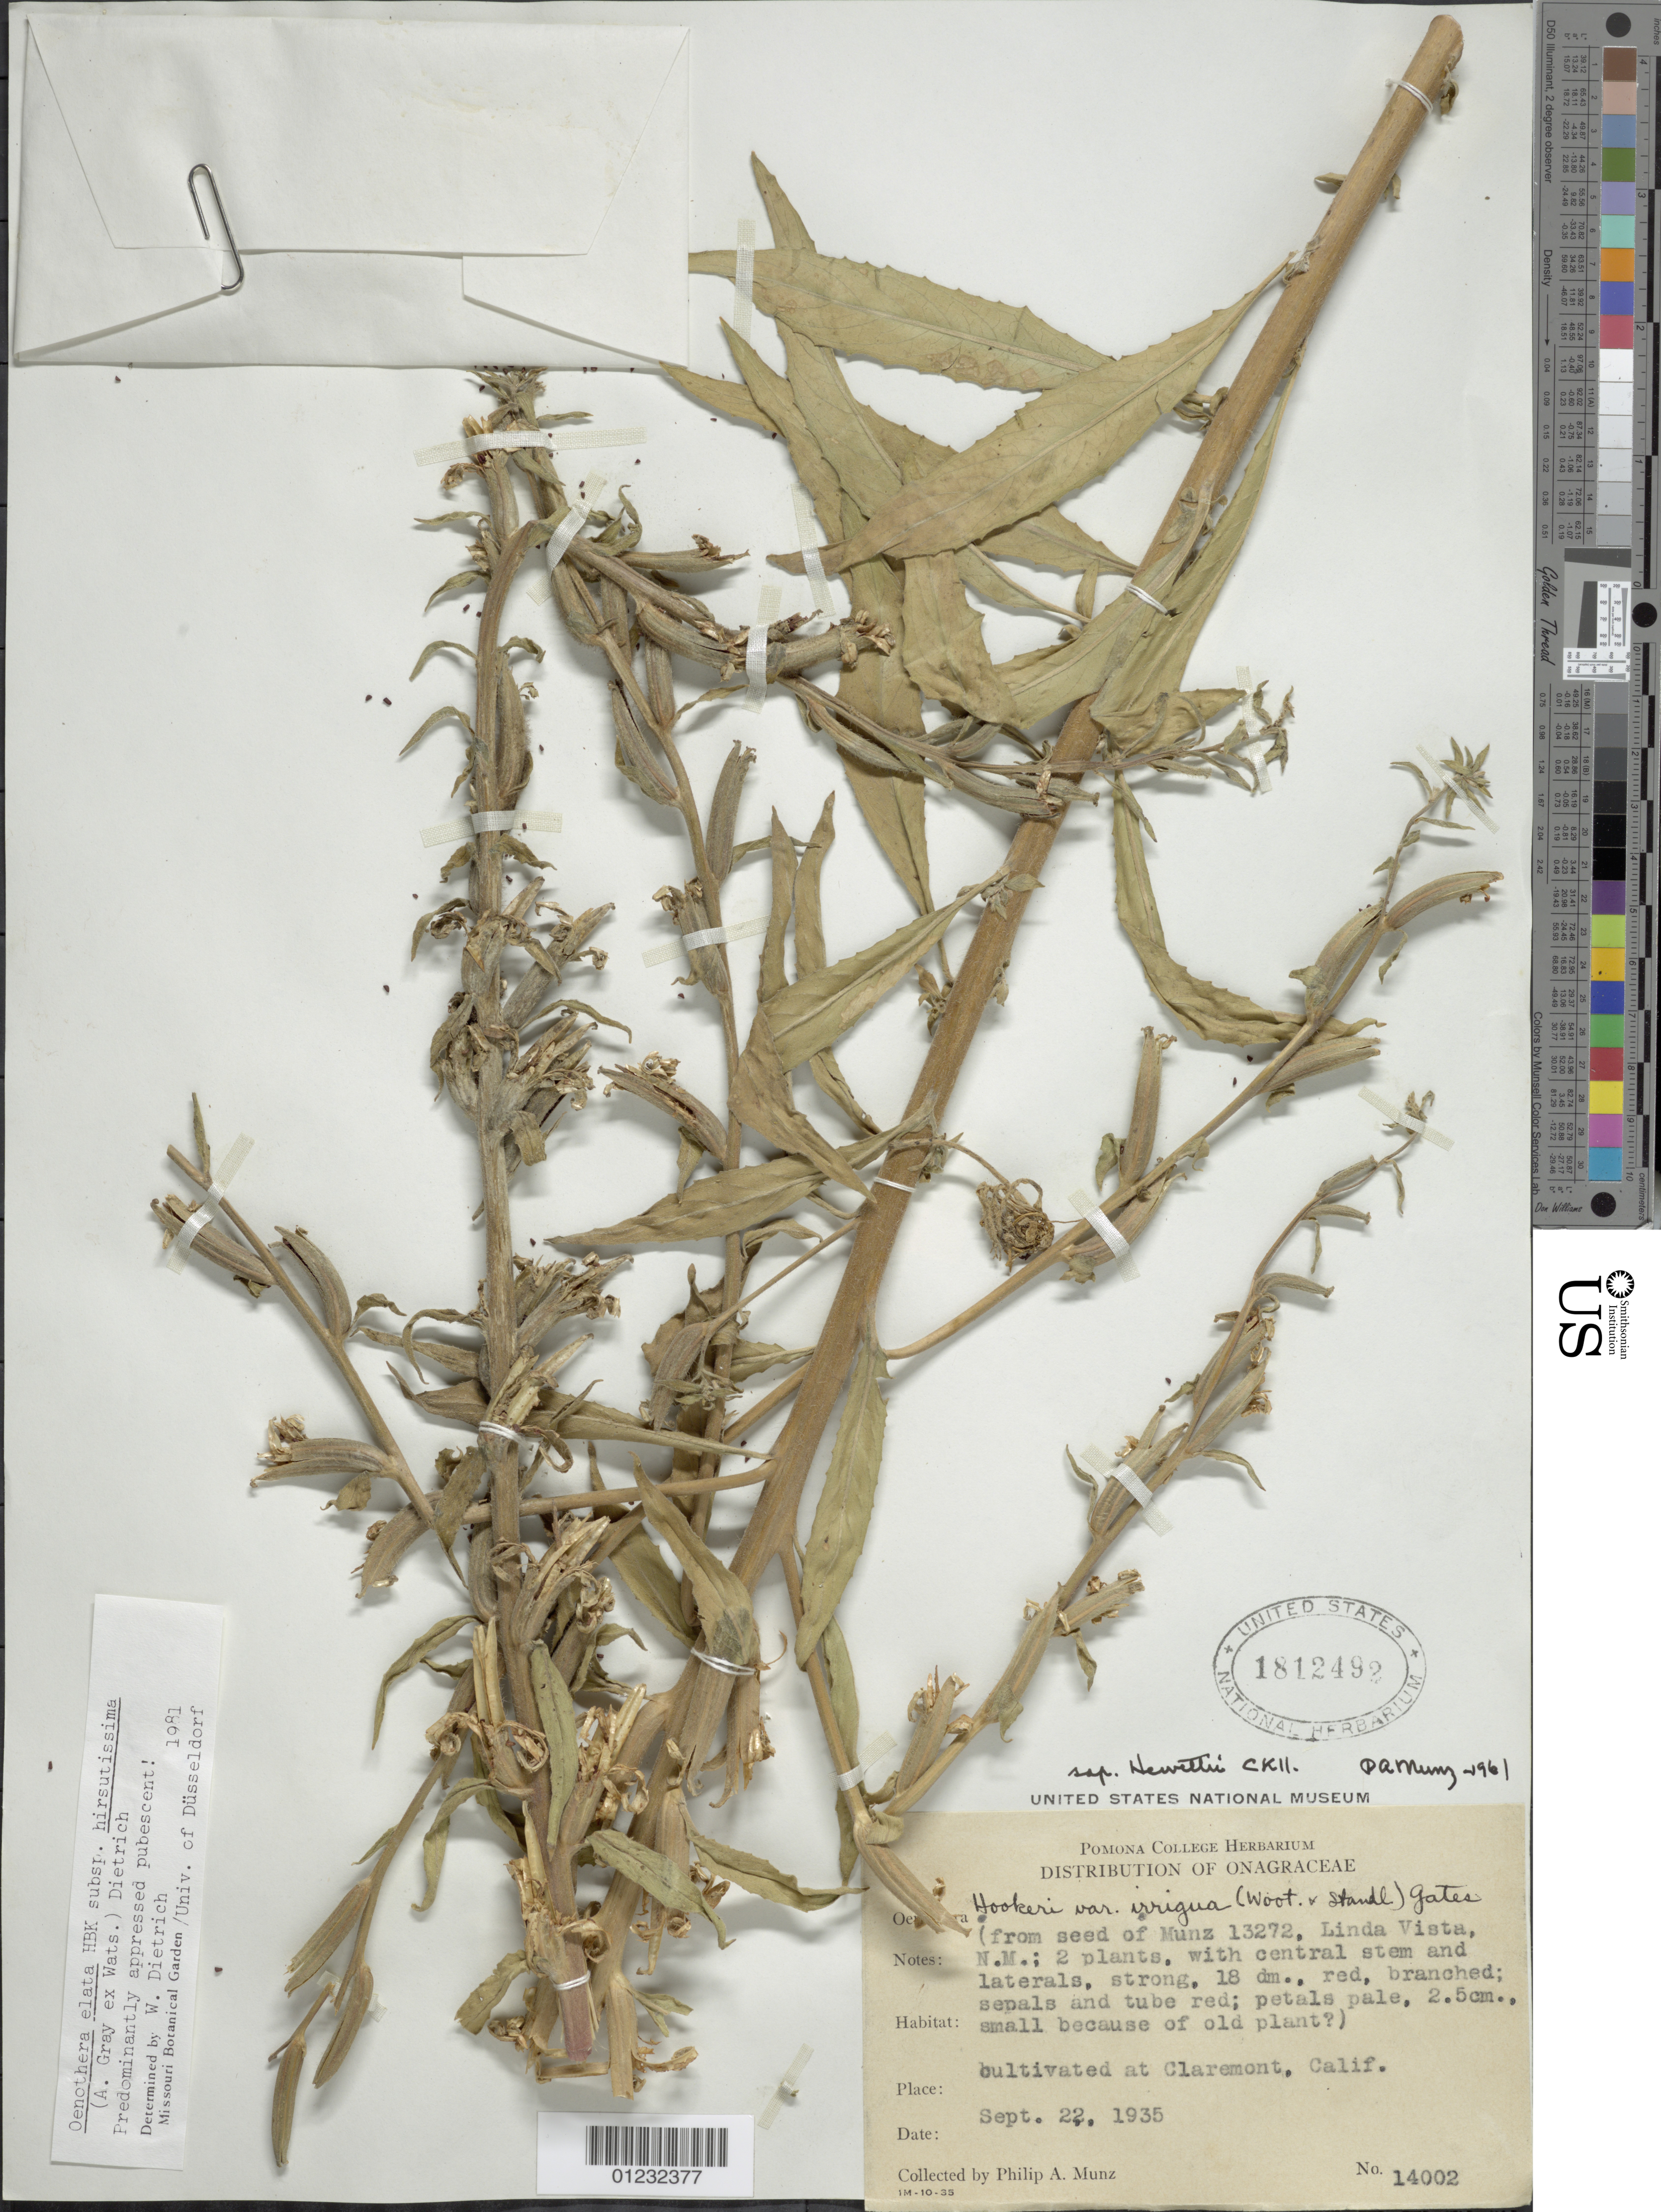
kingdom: Plantae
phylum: Tracheophyta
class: Magnoliopsida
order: Myrtales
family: Onagraceae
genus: Oenothera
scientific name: Oenothera elata subsp. hirsutissima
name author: (A. Gray ex S. Watson) W. Dietr.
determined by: Dietrich, W.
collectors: P. A. Munz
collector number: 14002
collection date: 1935-09-22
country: United States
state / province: California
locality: Claremont.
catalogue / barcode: US 1812492